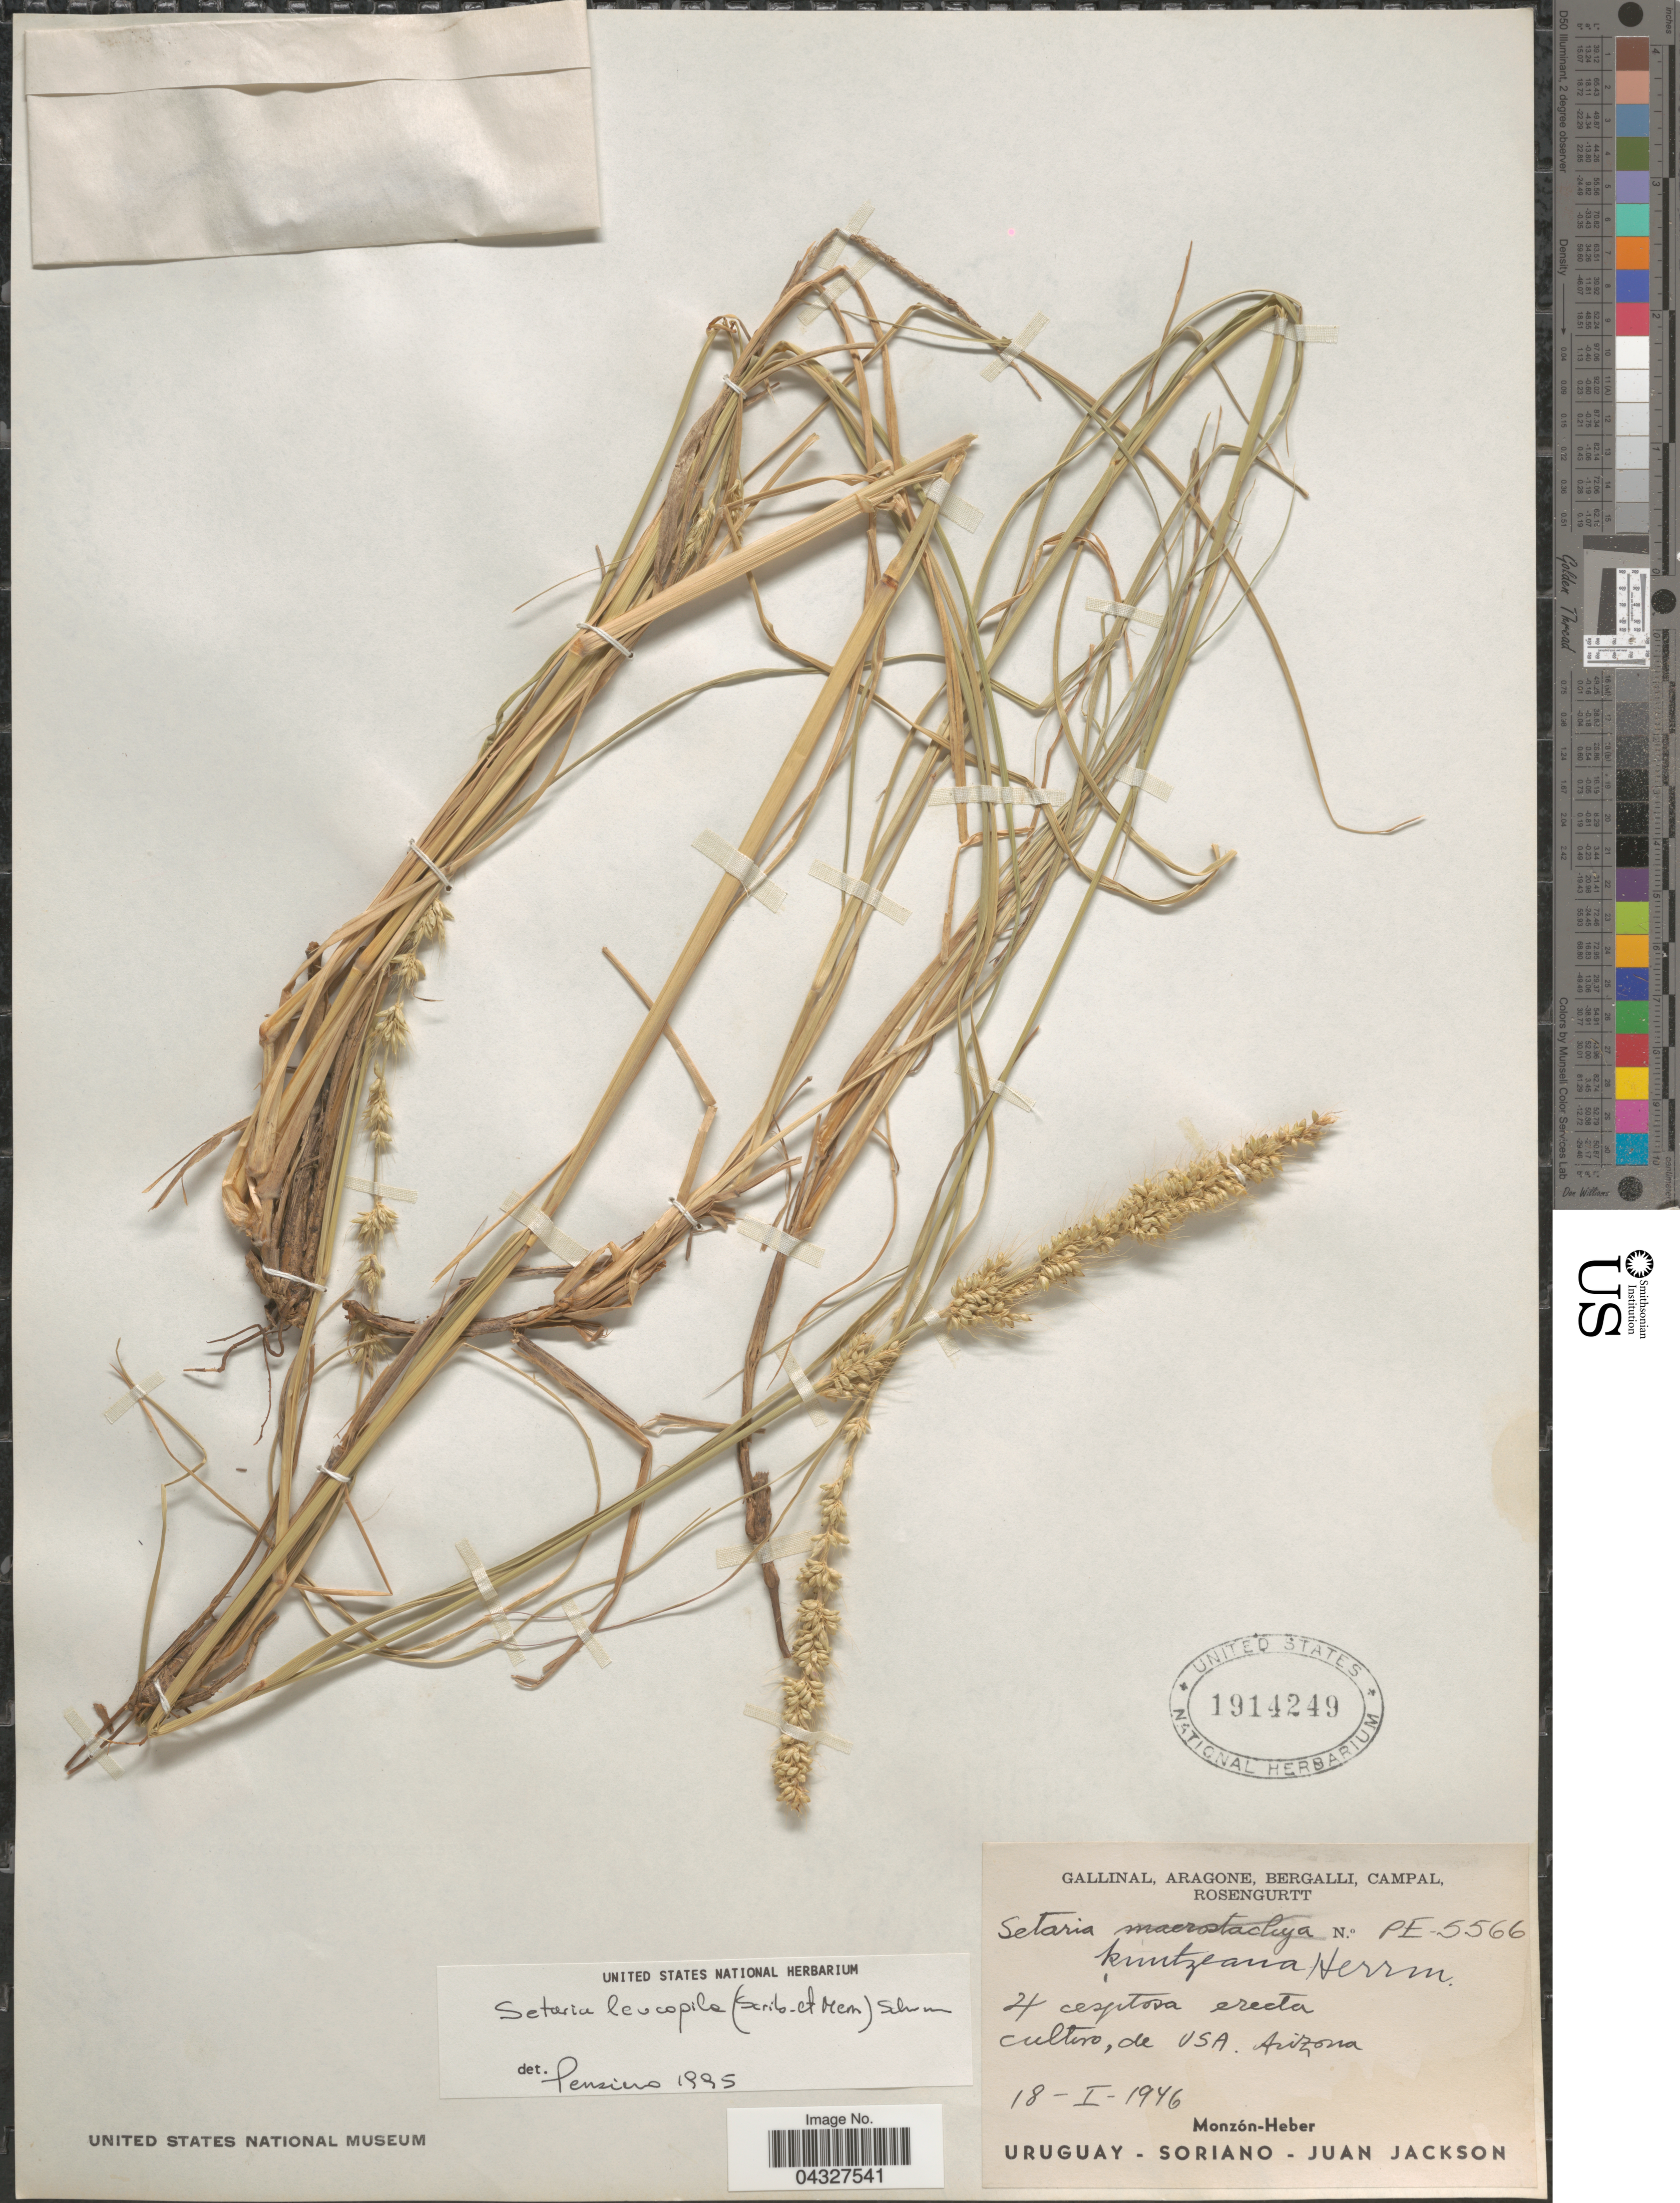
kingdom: Plantae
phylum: Tracheophyta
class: Liliopsida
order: Poales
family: Poaceae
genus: Setaria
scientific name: Setaria leucopila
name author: (Scribn. & Merr.) K. Schum.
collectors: -. Gallinal, -- Aragone, -- Bergalli, -- Campal & Rosengurtt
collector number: PE-5566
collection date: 1946-01-18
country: Uruguay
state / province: Soriano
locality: Cultivo, de USA Arizona. Monzón-Heber. Juan Jackson.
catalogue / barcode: US 1914249